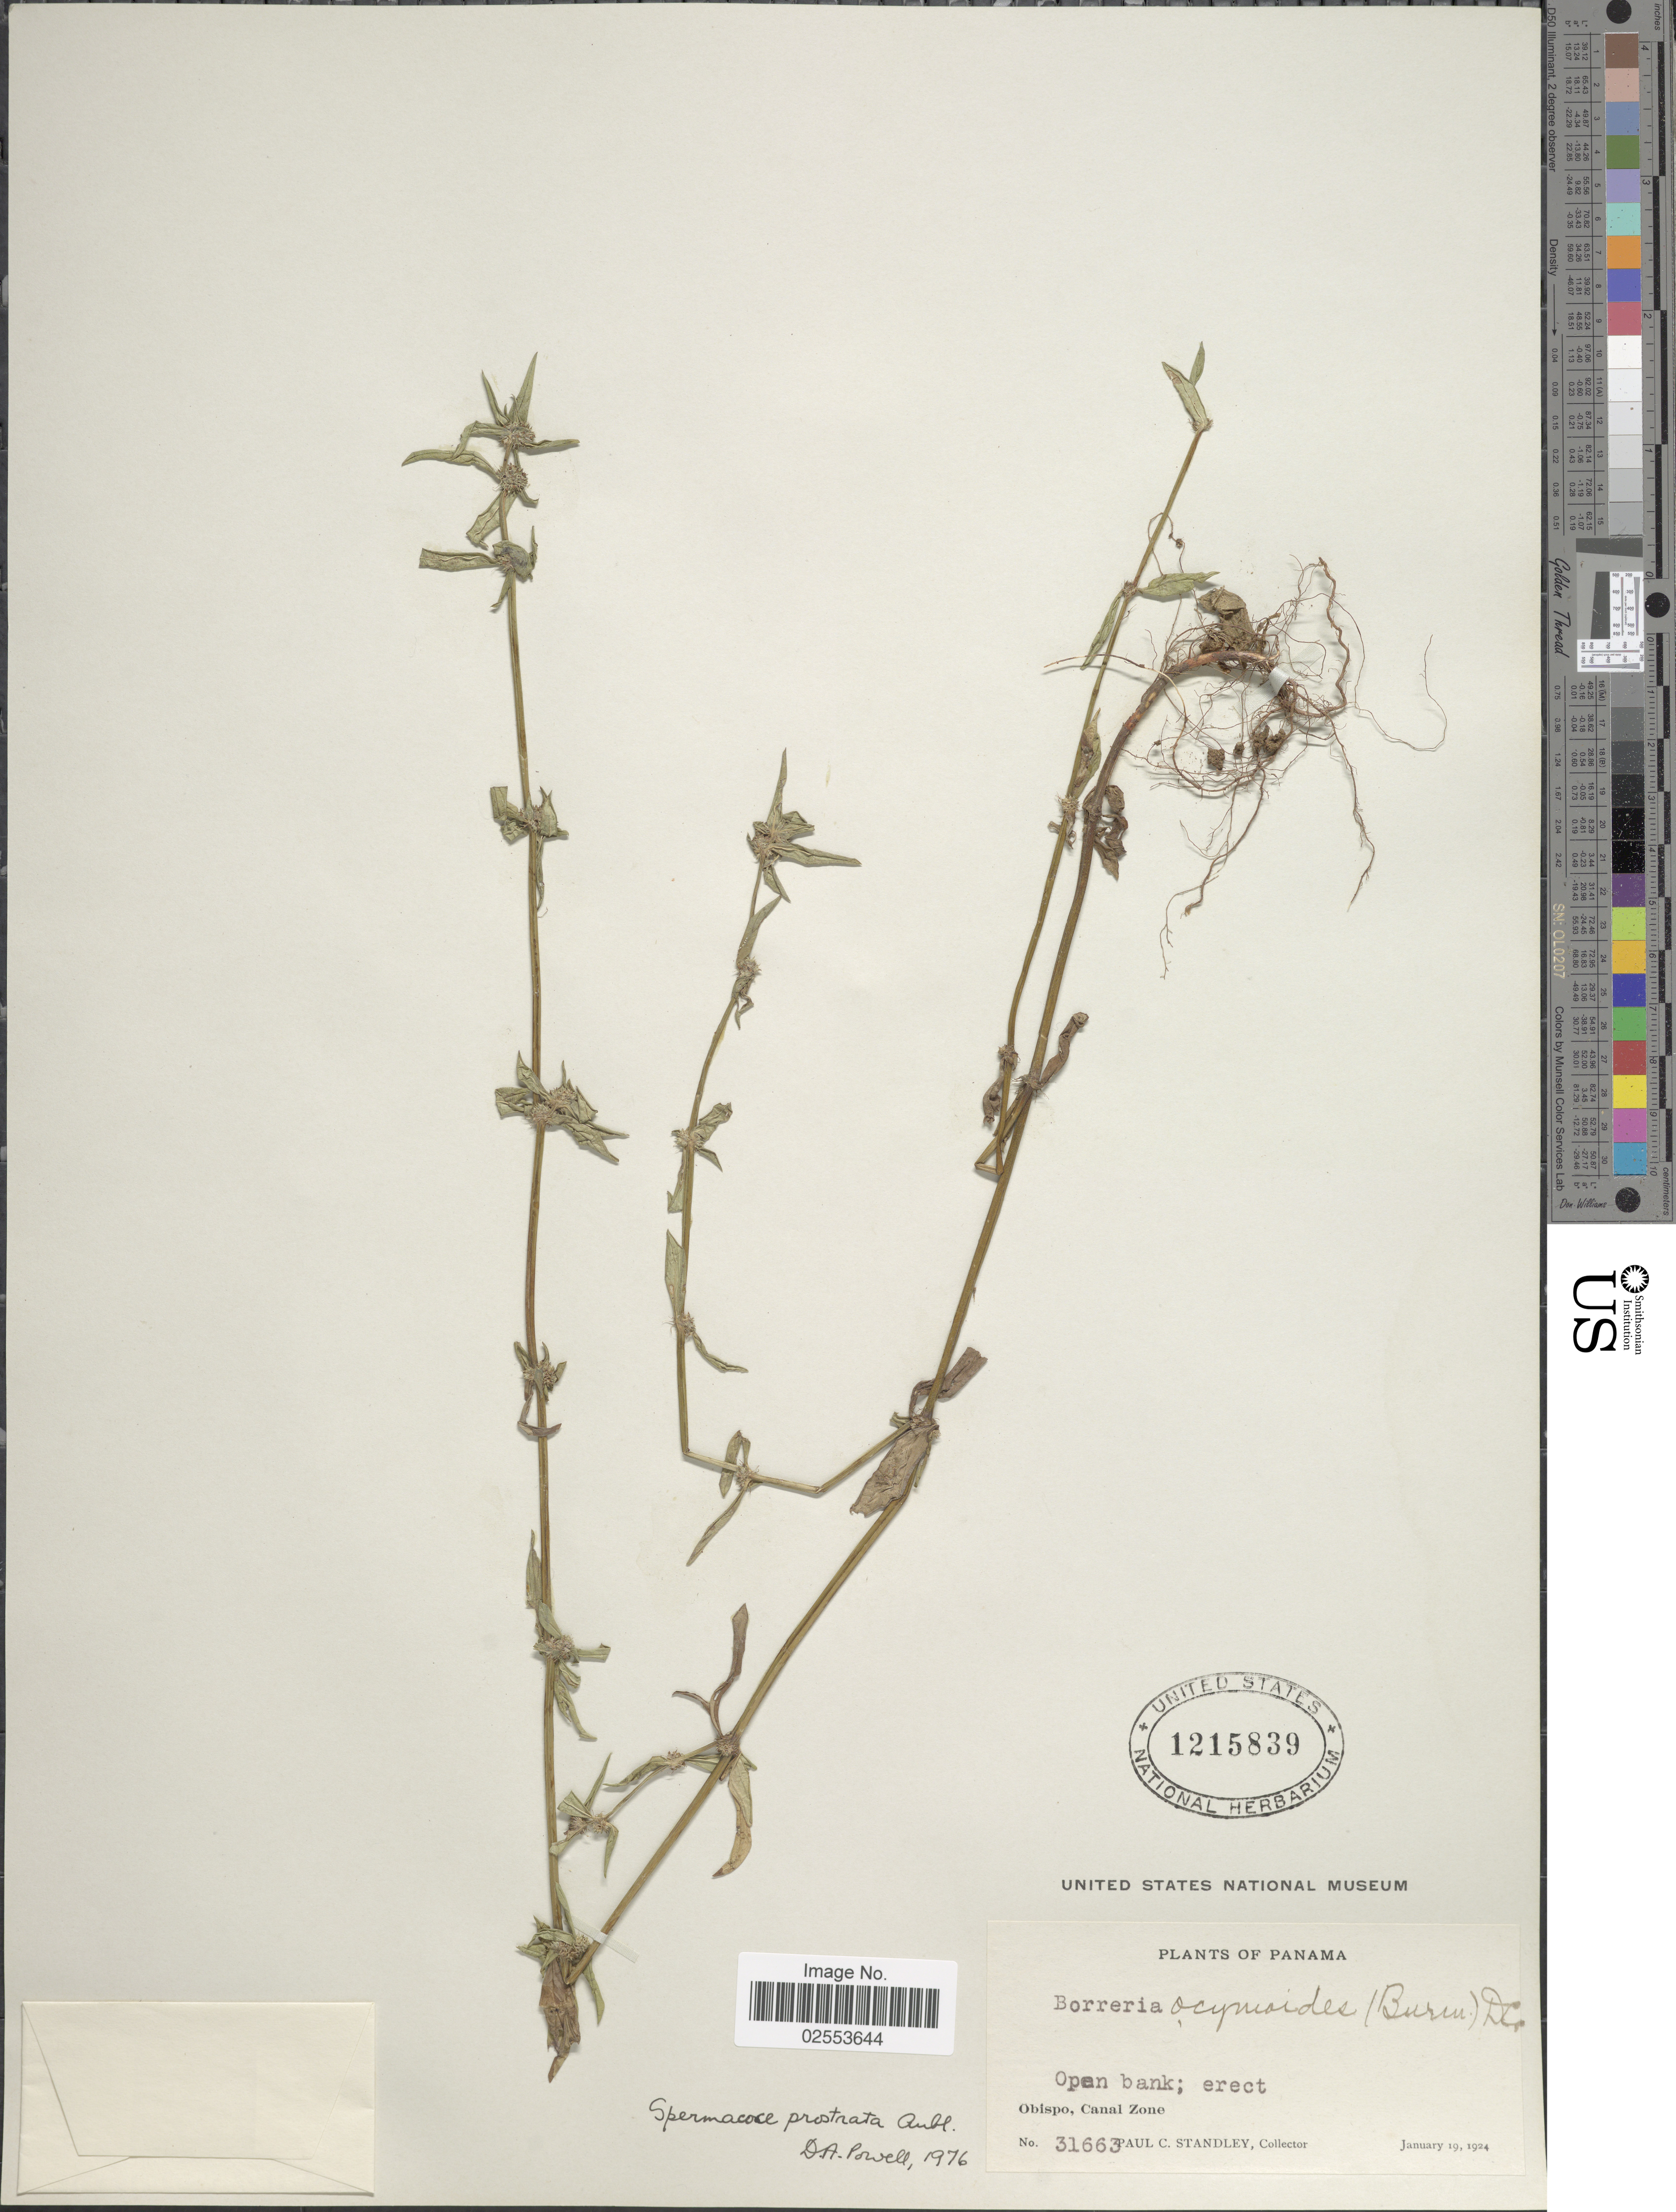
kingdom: Plantae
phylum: Tracheophyta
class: Magnoliopsida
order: Gentianales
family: Rubiaceae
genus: Spermacoce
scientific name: Spermacoce prostrata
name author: Aubl.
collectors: P. C. Standley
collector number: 31663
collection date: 1924-01-19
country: Panama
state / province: Colón / Panamá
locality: Open bank, Obispo, Canal Zone.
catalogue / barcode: US 1215839